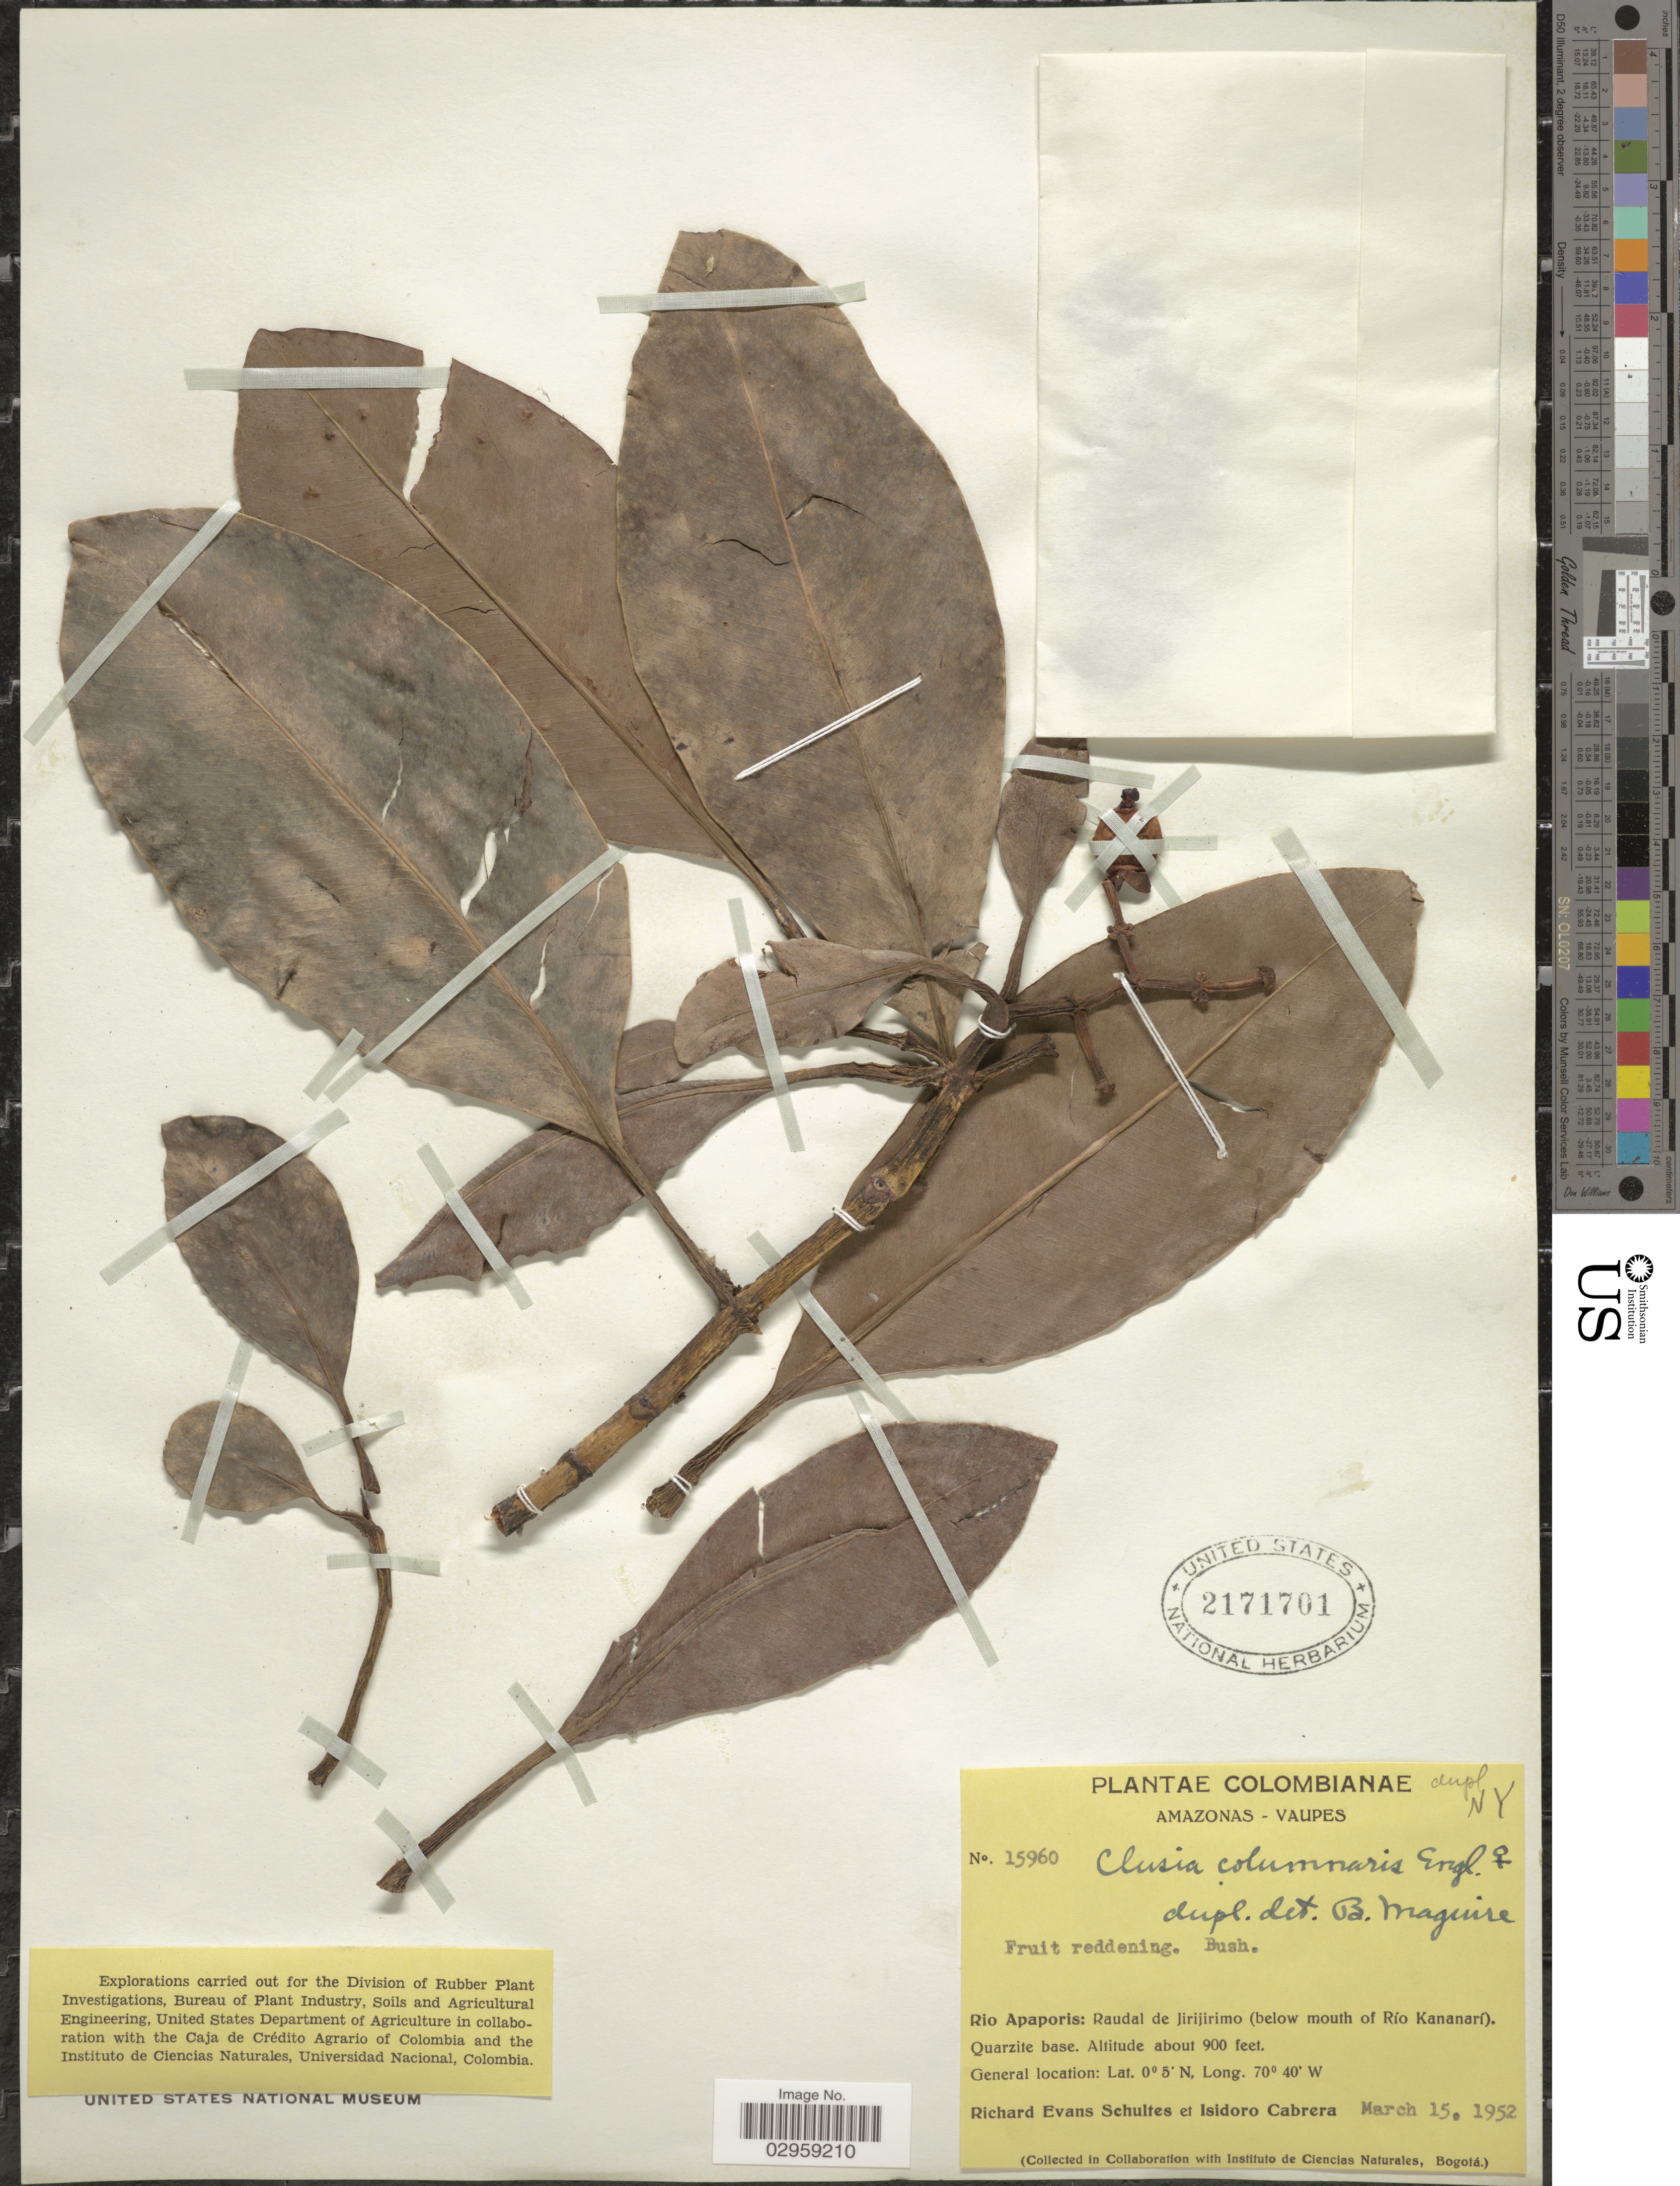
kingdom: Plantae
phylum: Tracheophyta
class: Magnoliopsida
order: Malpighiales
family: Clusiaceae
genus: Clusia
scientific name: Clusia columnaris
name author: Engl.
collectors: R. E. Schultes & I. Cabrera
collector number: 15960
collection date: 1952-03-15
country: Colombia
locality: Amazonas-Vaupés. Río Apaporis, Raudal de Jirijirimo (below mouth of Río Kananarí). Quarzite base.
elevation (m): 274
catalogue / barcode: US 2171701